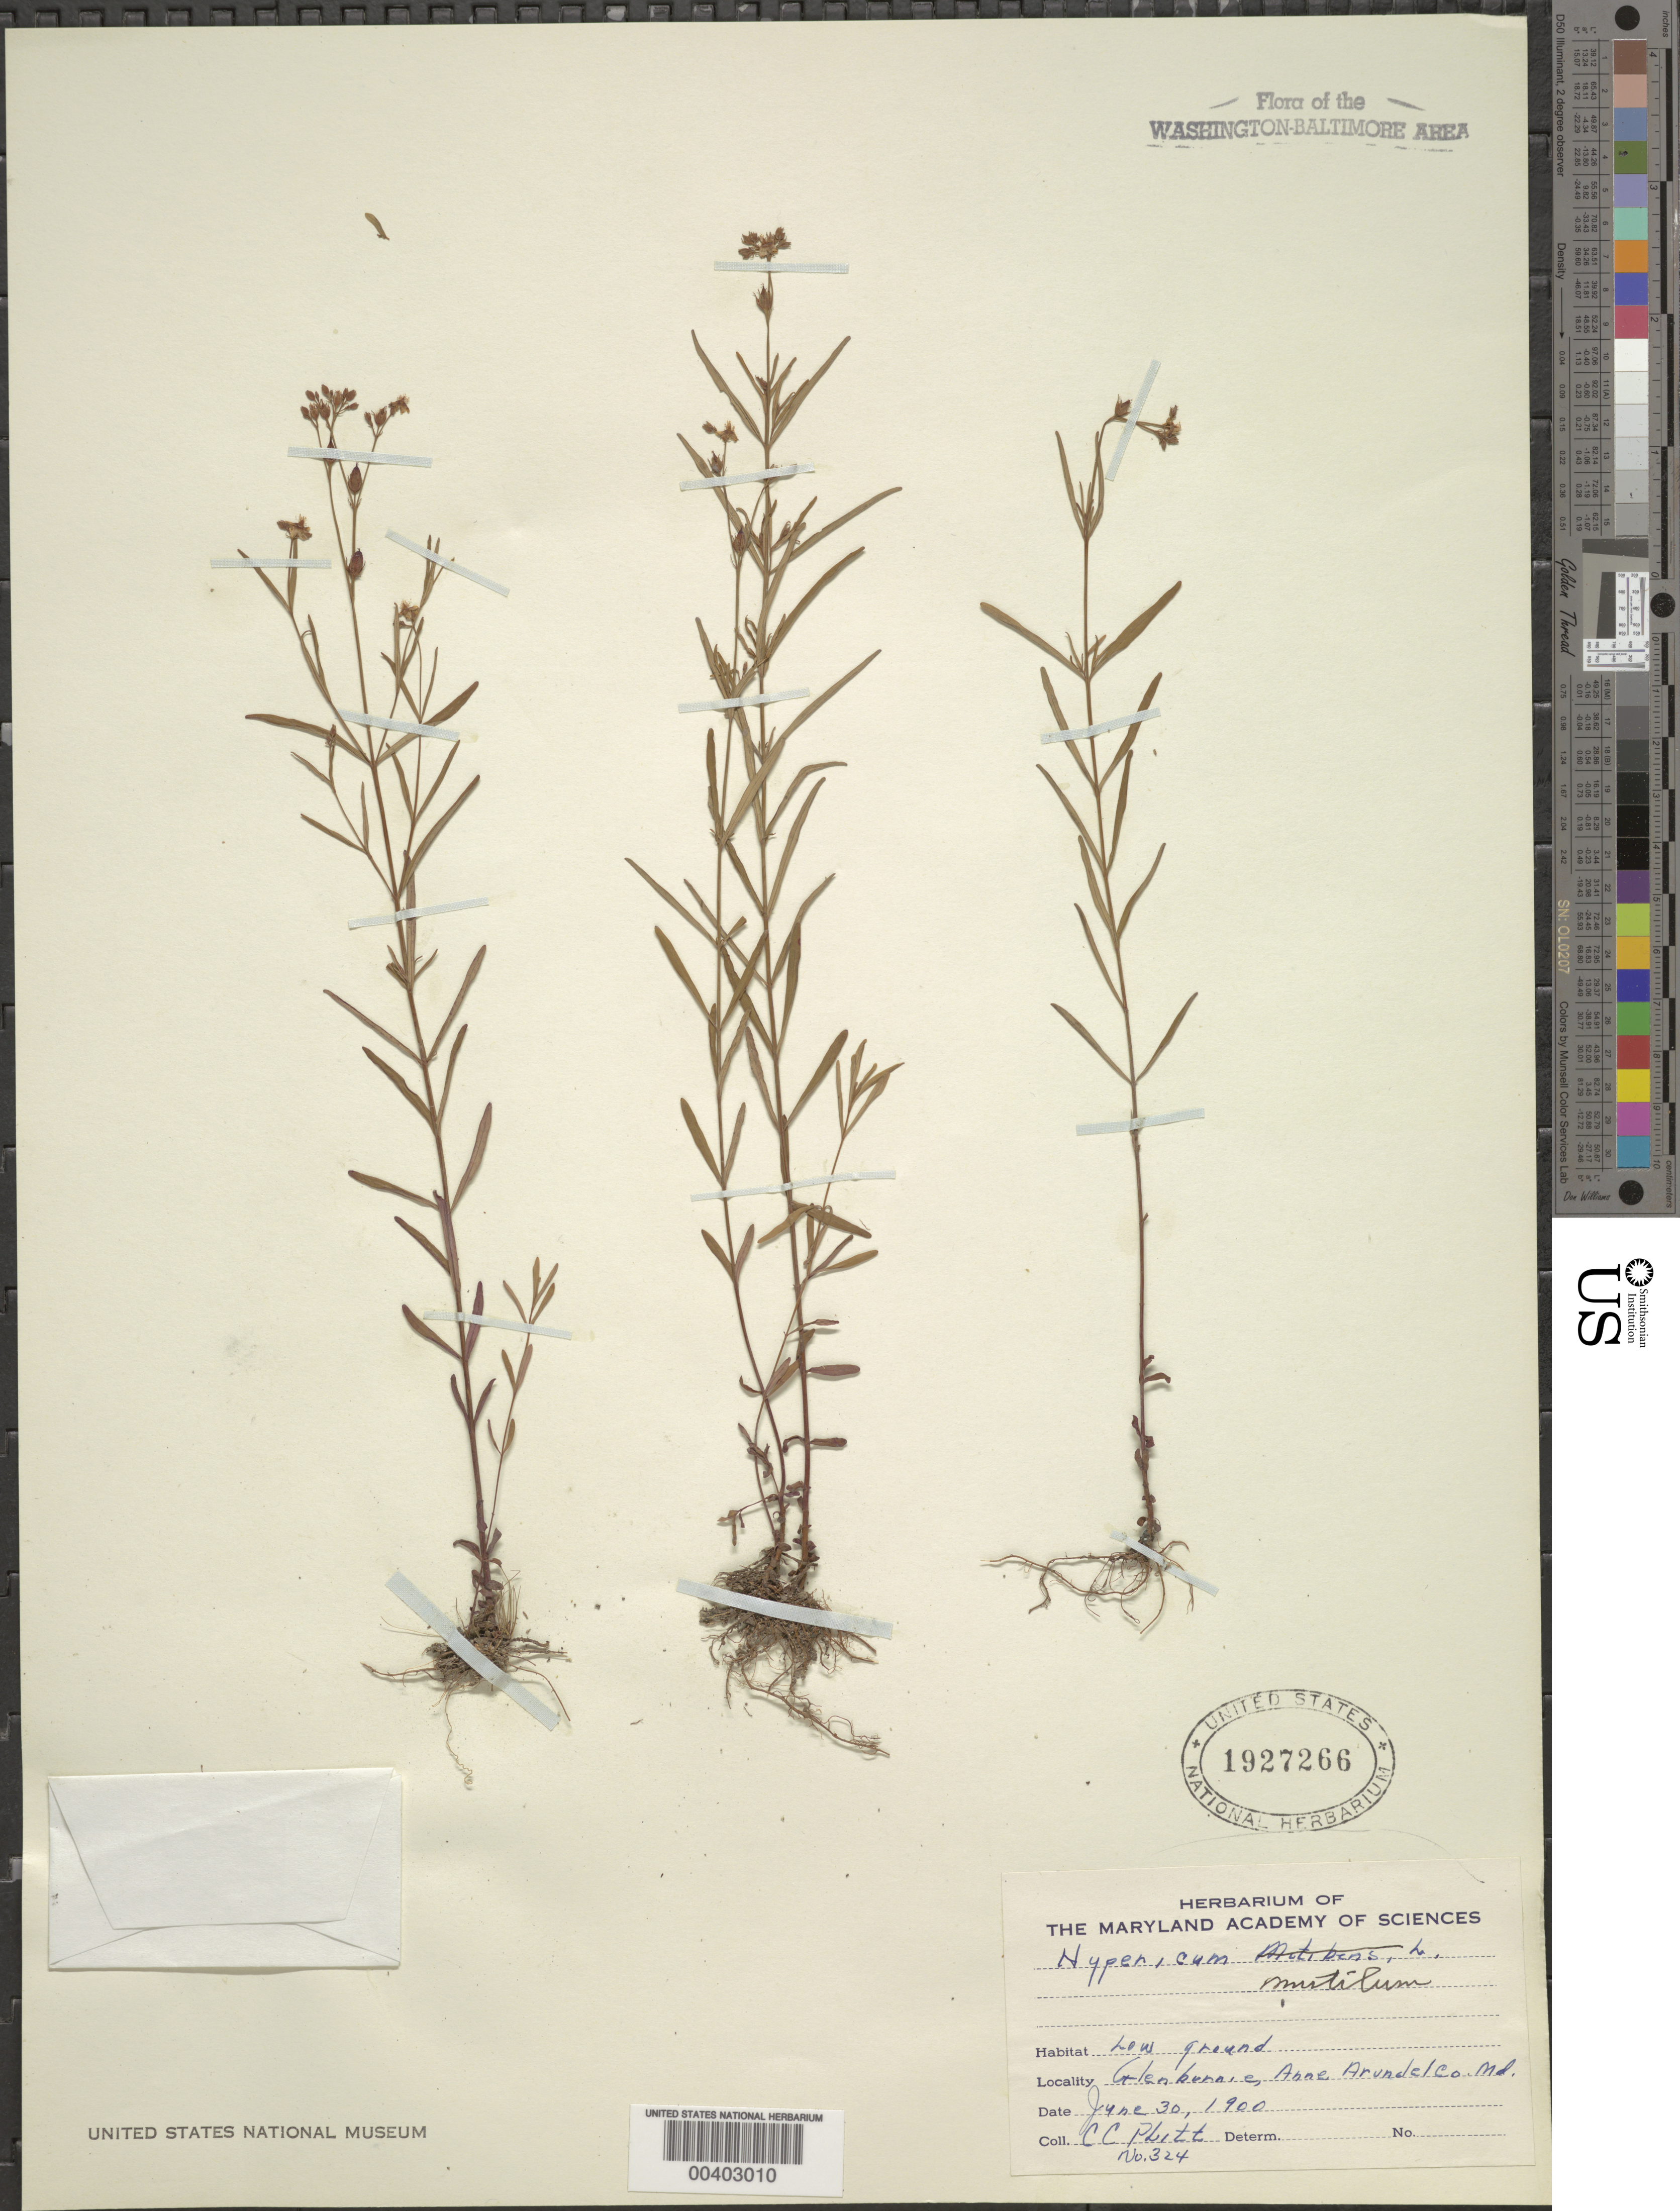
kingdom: Plantae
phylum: Tracheophyta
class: Magnoliopsida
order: Malpighiales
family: Hypericaceae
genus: Hypericum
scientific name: Hypericum mutilum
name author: L.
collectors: C. Plitt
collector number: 324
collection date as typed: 30 Jun 1900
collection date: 1900-06-30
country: United States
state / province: Maryland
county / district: Anne Arundel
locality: Glen Burnie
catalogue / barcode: US 1927266